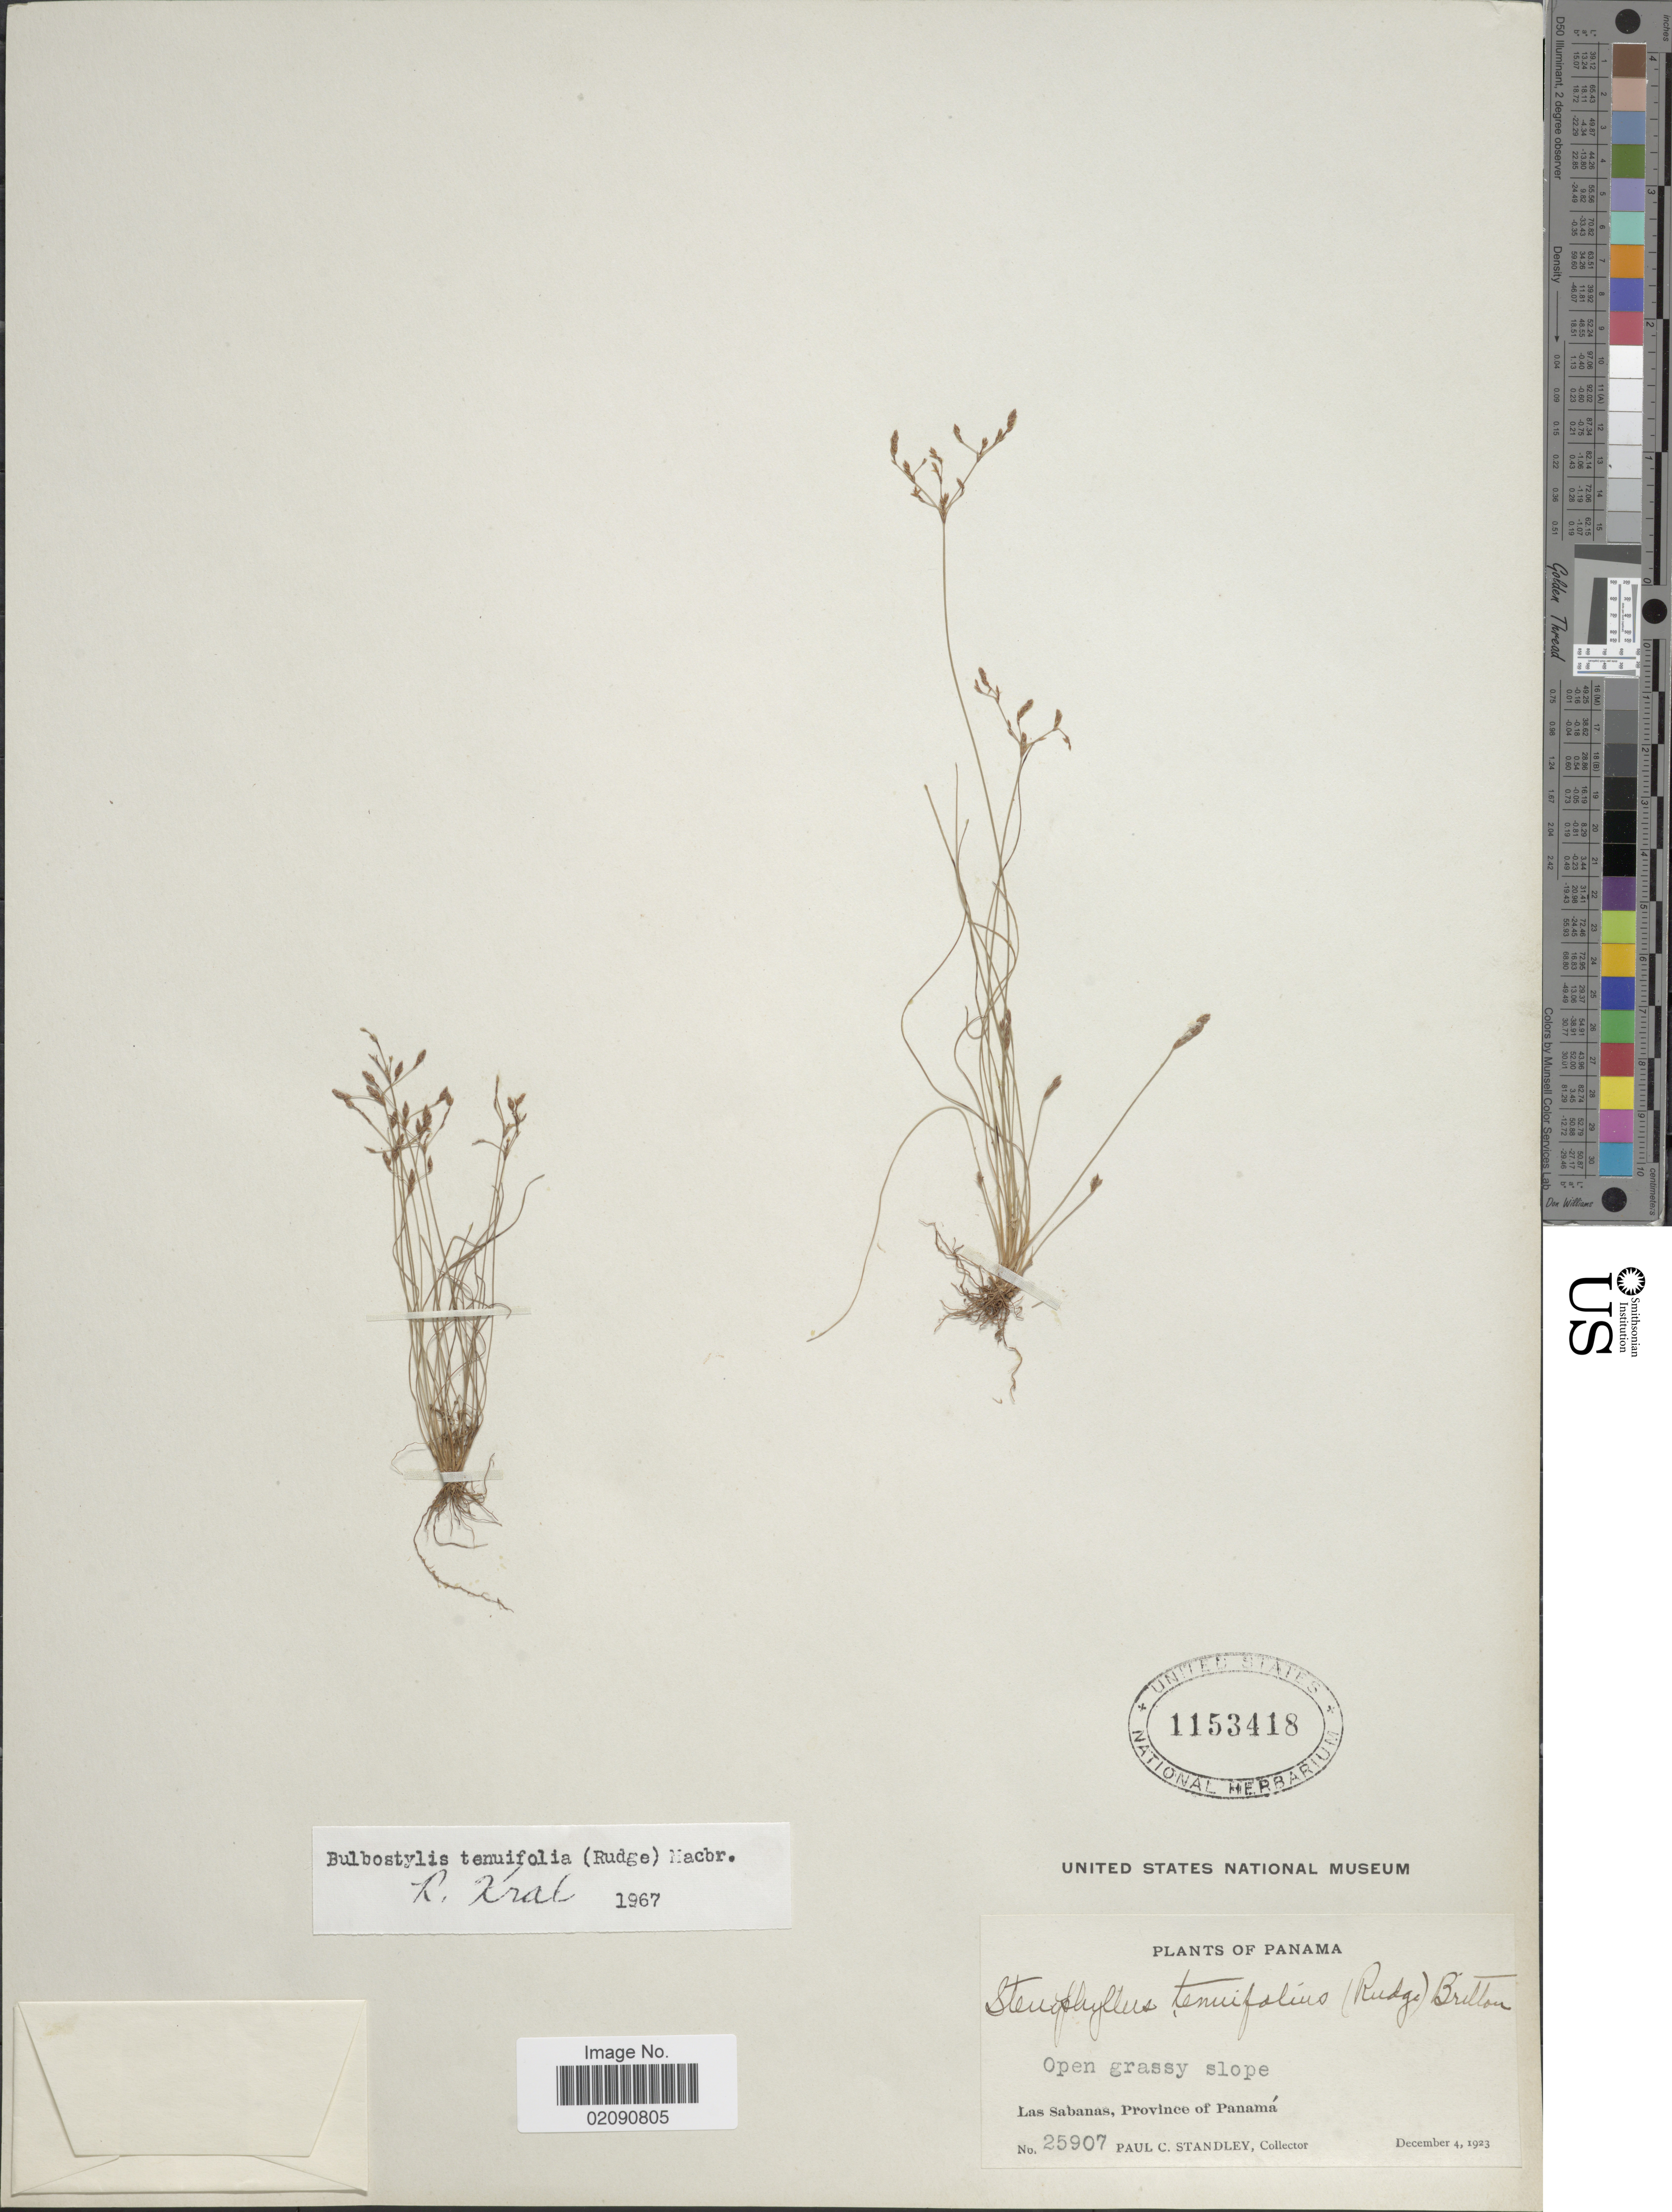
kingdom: Plantae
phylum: Tracheophyta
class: Liliopsida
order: Poales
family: Cyperaceae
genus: Bulbostylis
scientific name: Bulbostylis tenuifolia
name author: (Rudge) J.F. Macbr.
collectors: P. C. Standley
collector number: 25907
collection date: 1923-12-04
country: Panama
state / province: Panamá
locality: Open grassy slope, Las Sabanas.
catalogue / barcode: US 1153418